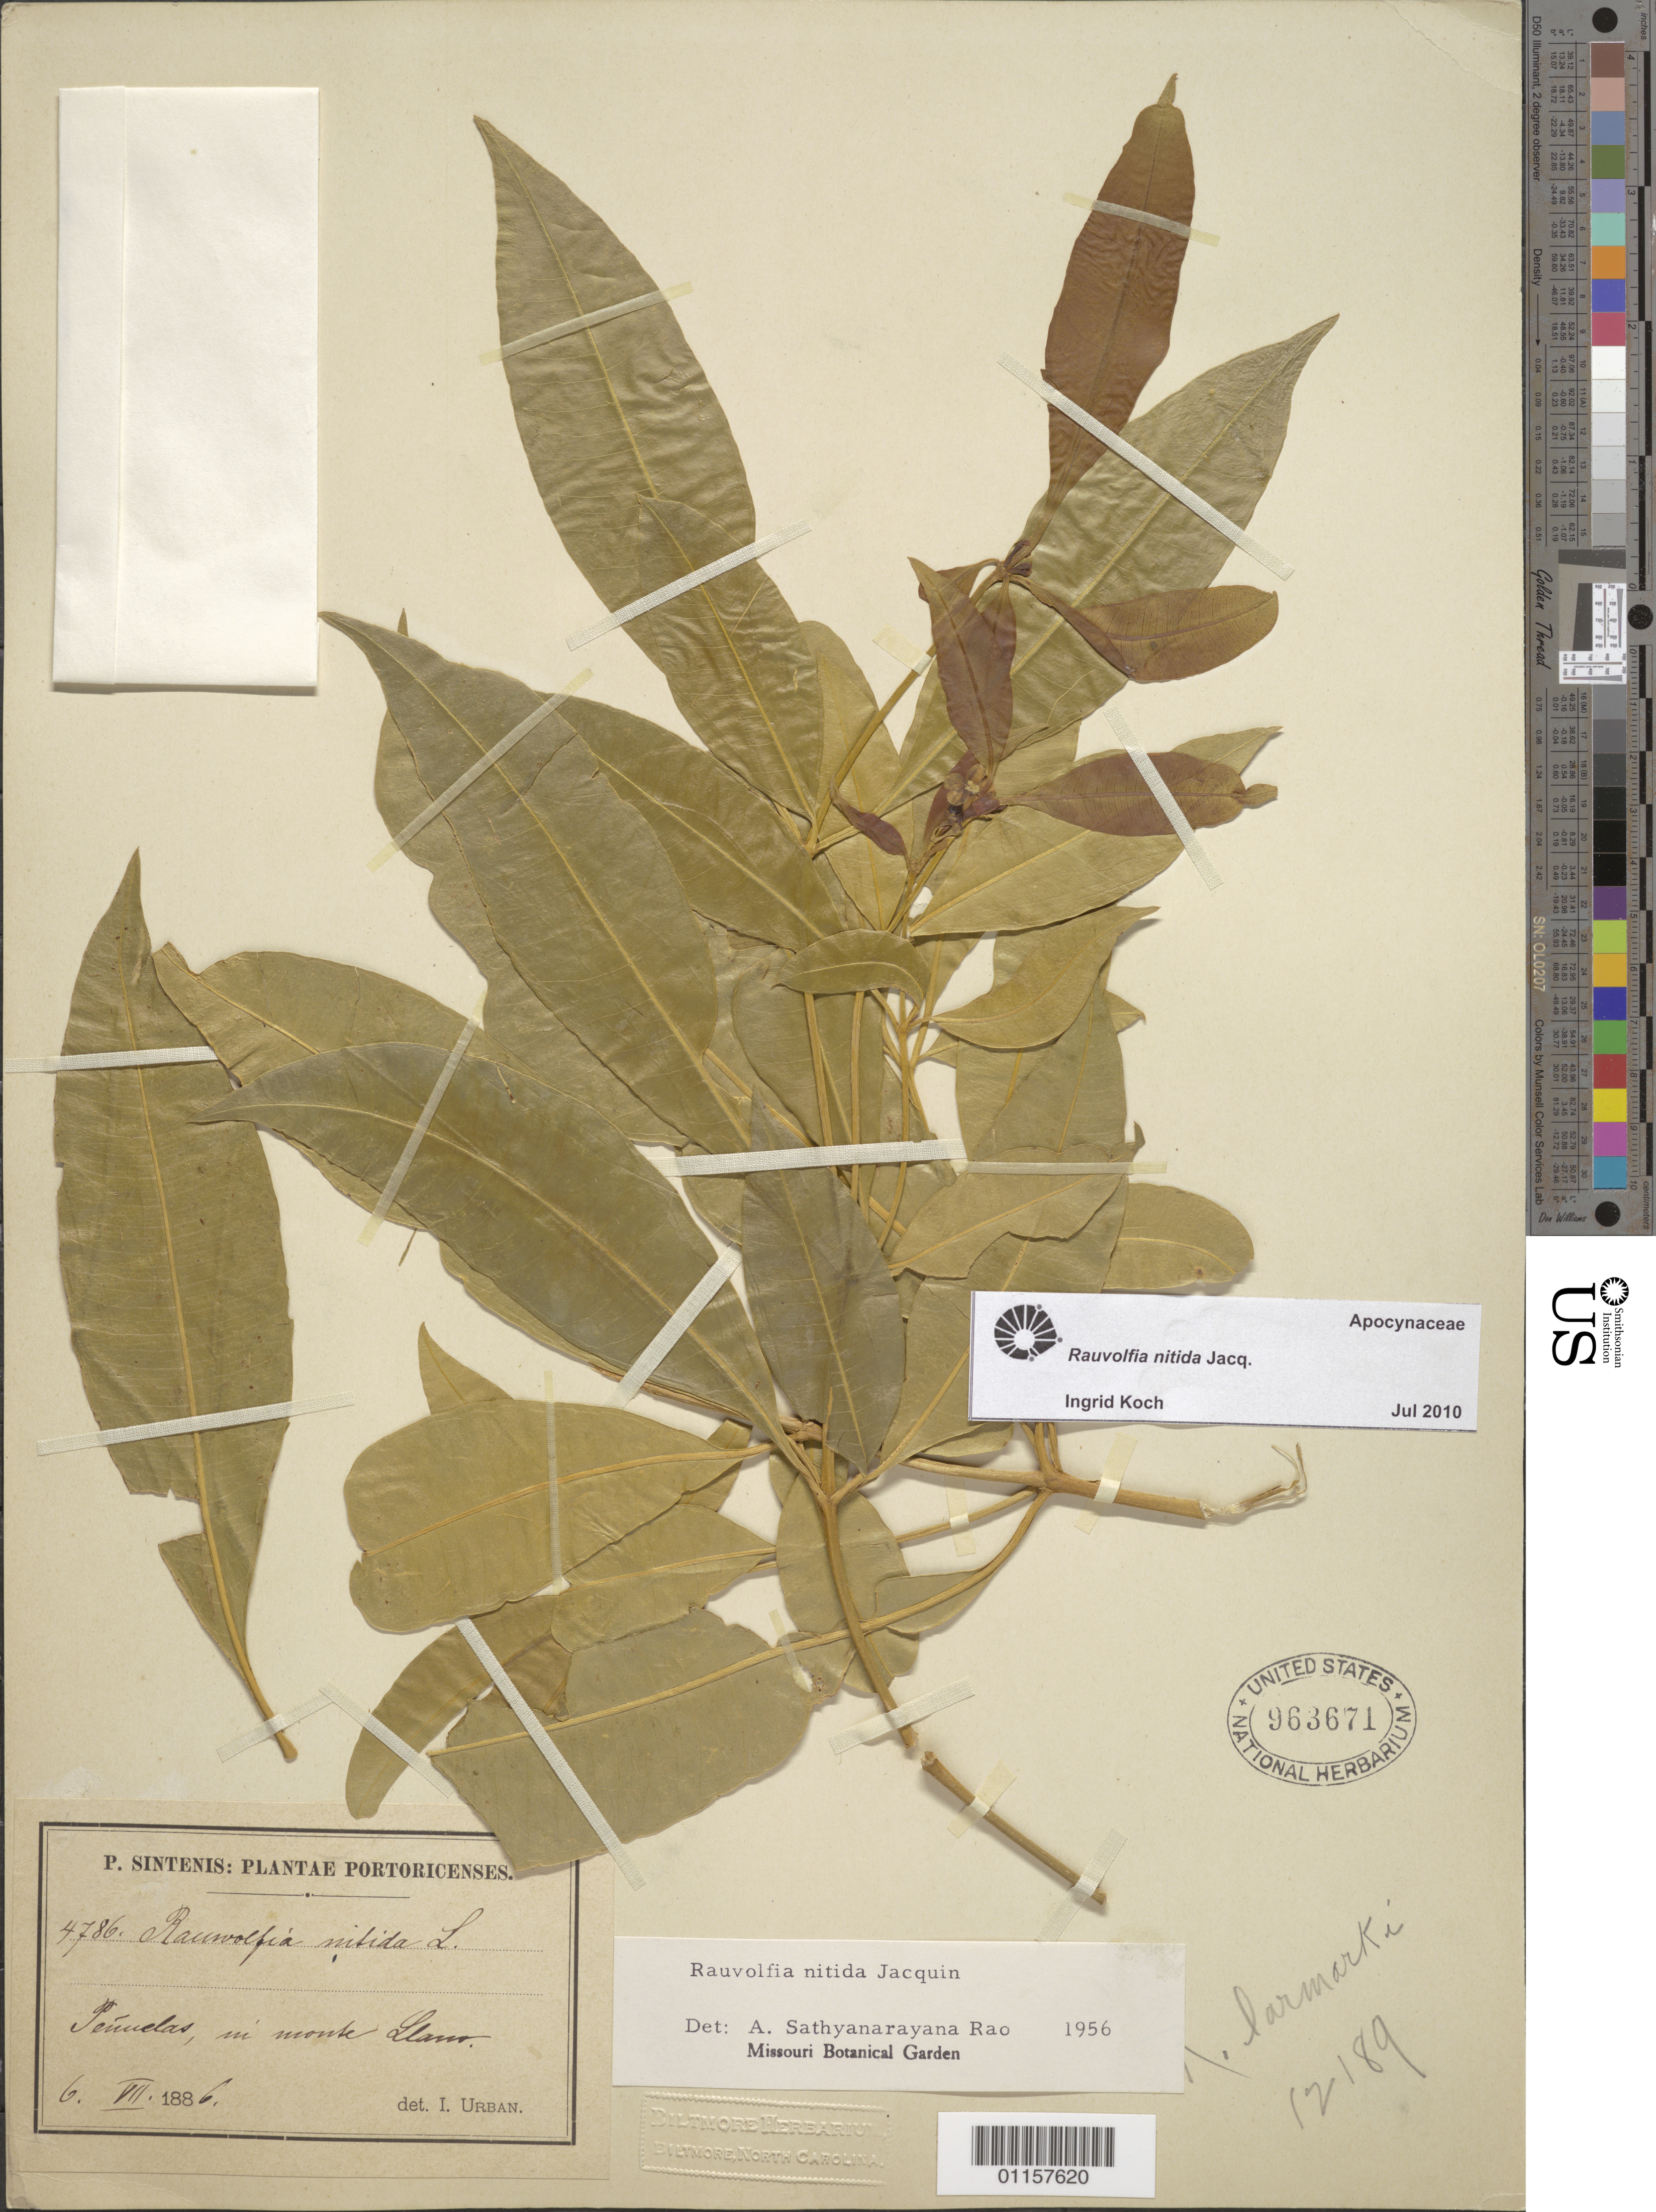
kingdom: Plantae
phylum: Tracheophyta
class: Magnoliopsida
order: Gentianales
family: Apocynaceae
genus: Rauvolfia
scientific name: Rauvolfia nitida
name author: Jacq.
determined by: Koch, I.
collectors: P. Sintenis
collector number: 4786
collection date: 1886-07-06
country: Puerto Rico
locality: Peñuelas , in Montes Llanos.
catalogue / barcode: US 963671